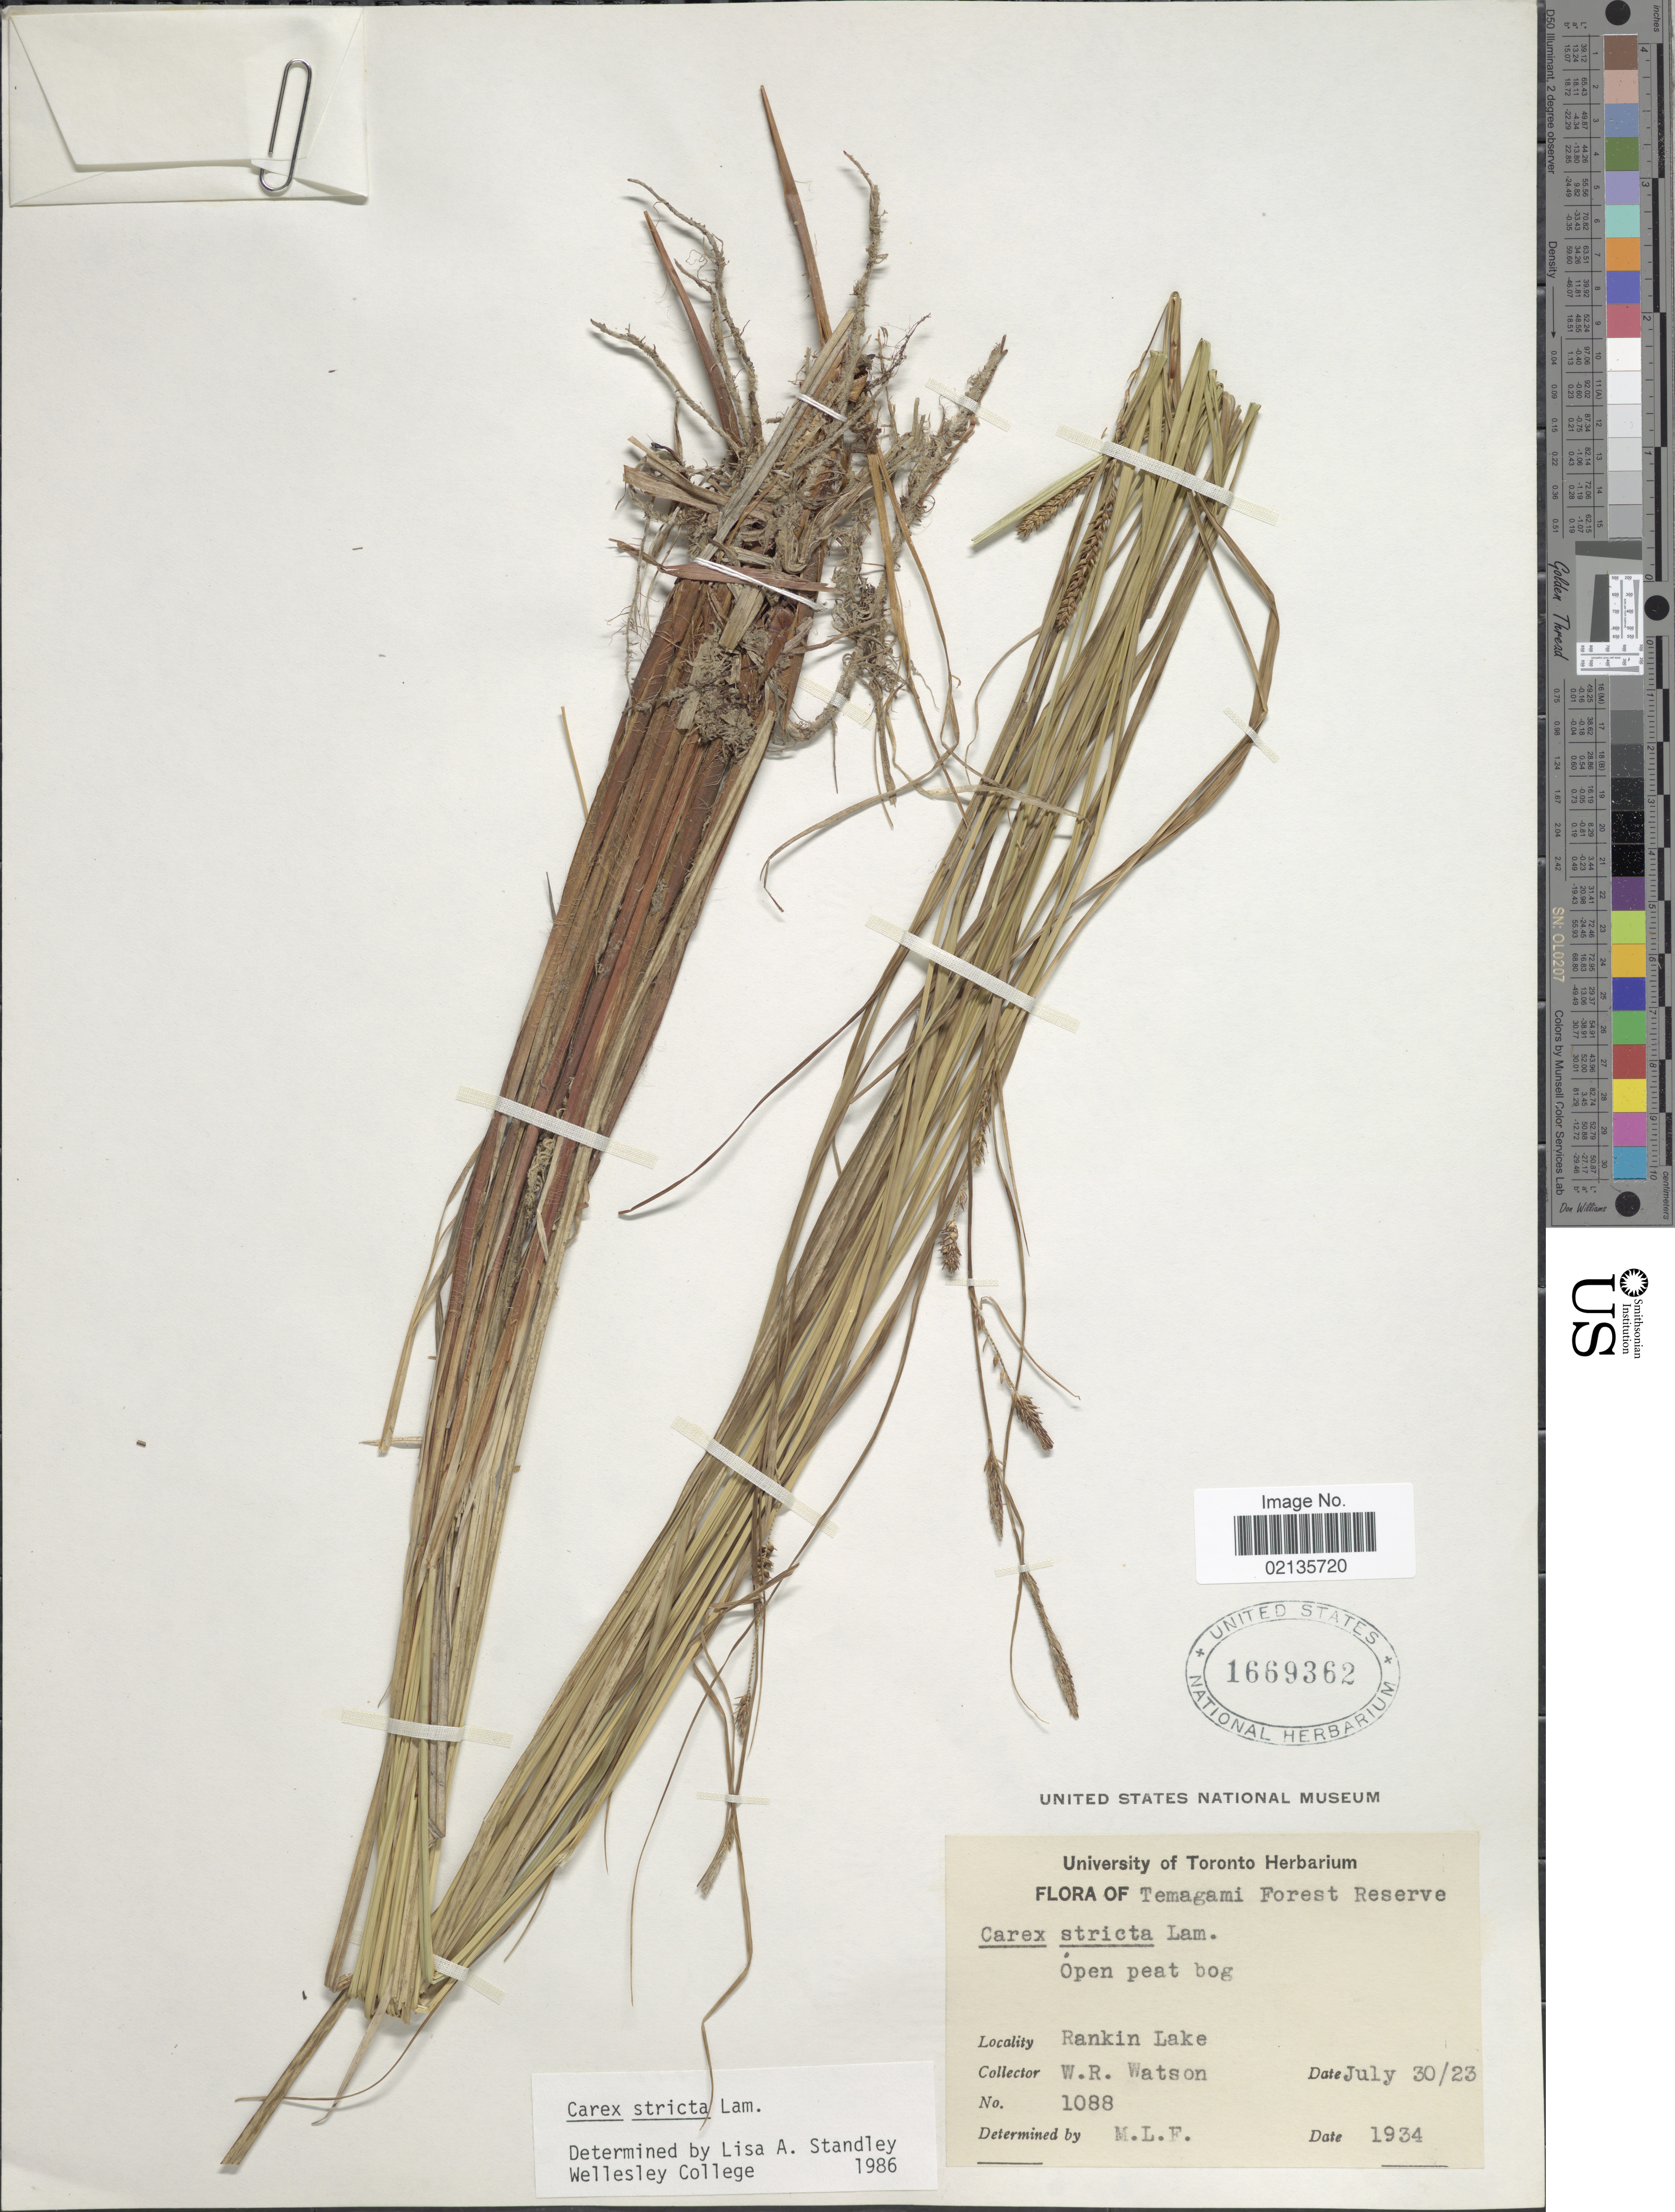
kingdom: Plantae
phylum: Tracheophyta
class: Liliopsida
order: Poales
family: Cyperaceae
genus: Carex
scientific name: Carex stricta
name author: Lam.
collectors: W. R. Watson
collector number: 1088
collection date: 1923-07-30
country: Canada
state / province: Ontario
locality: Temagami Forest Reserve, Rankin Lake.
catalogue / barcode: US 1669362